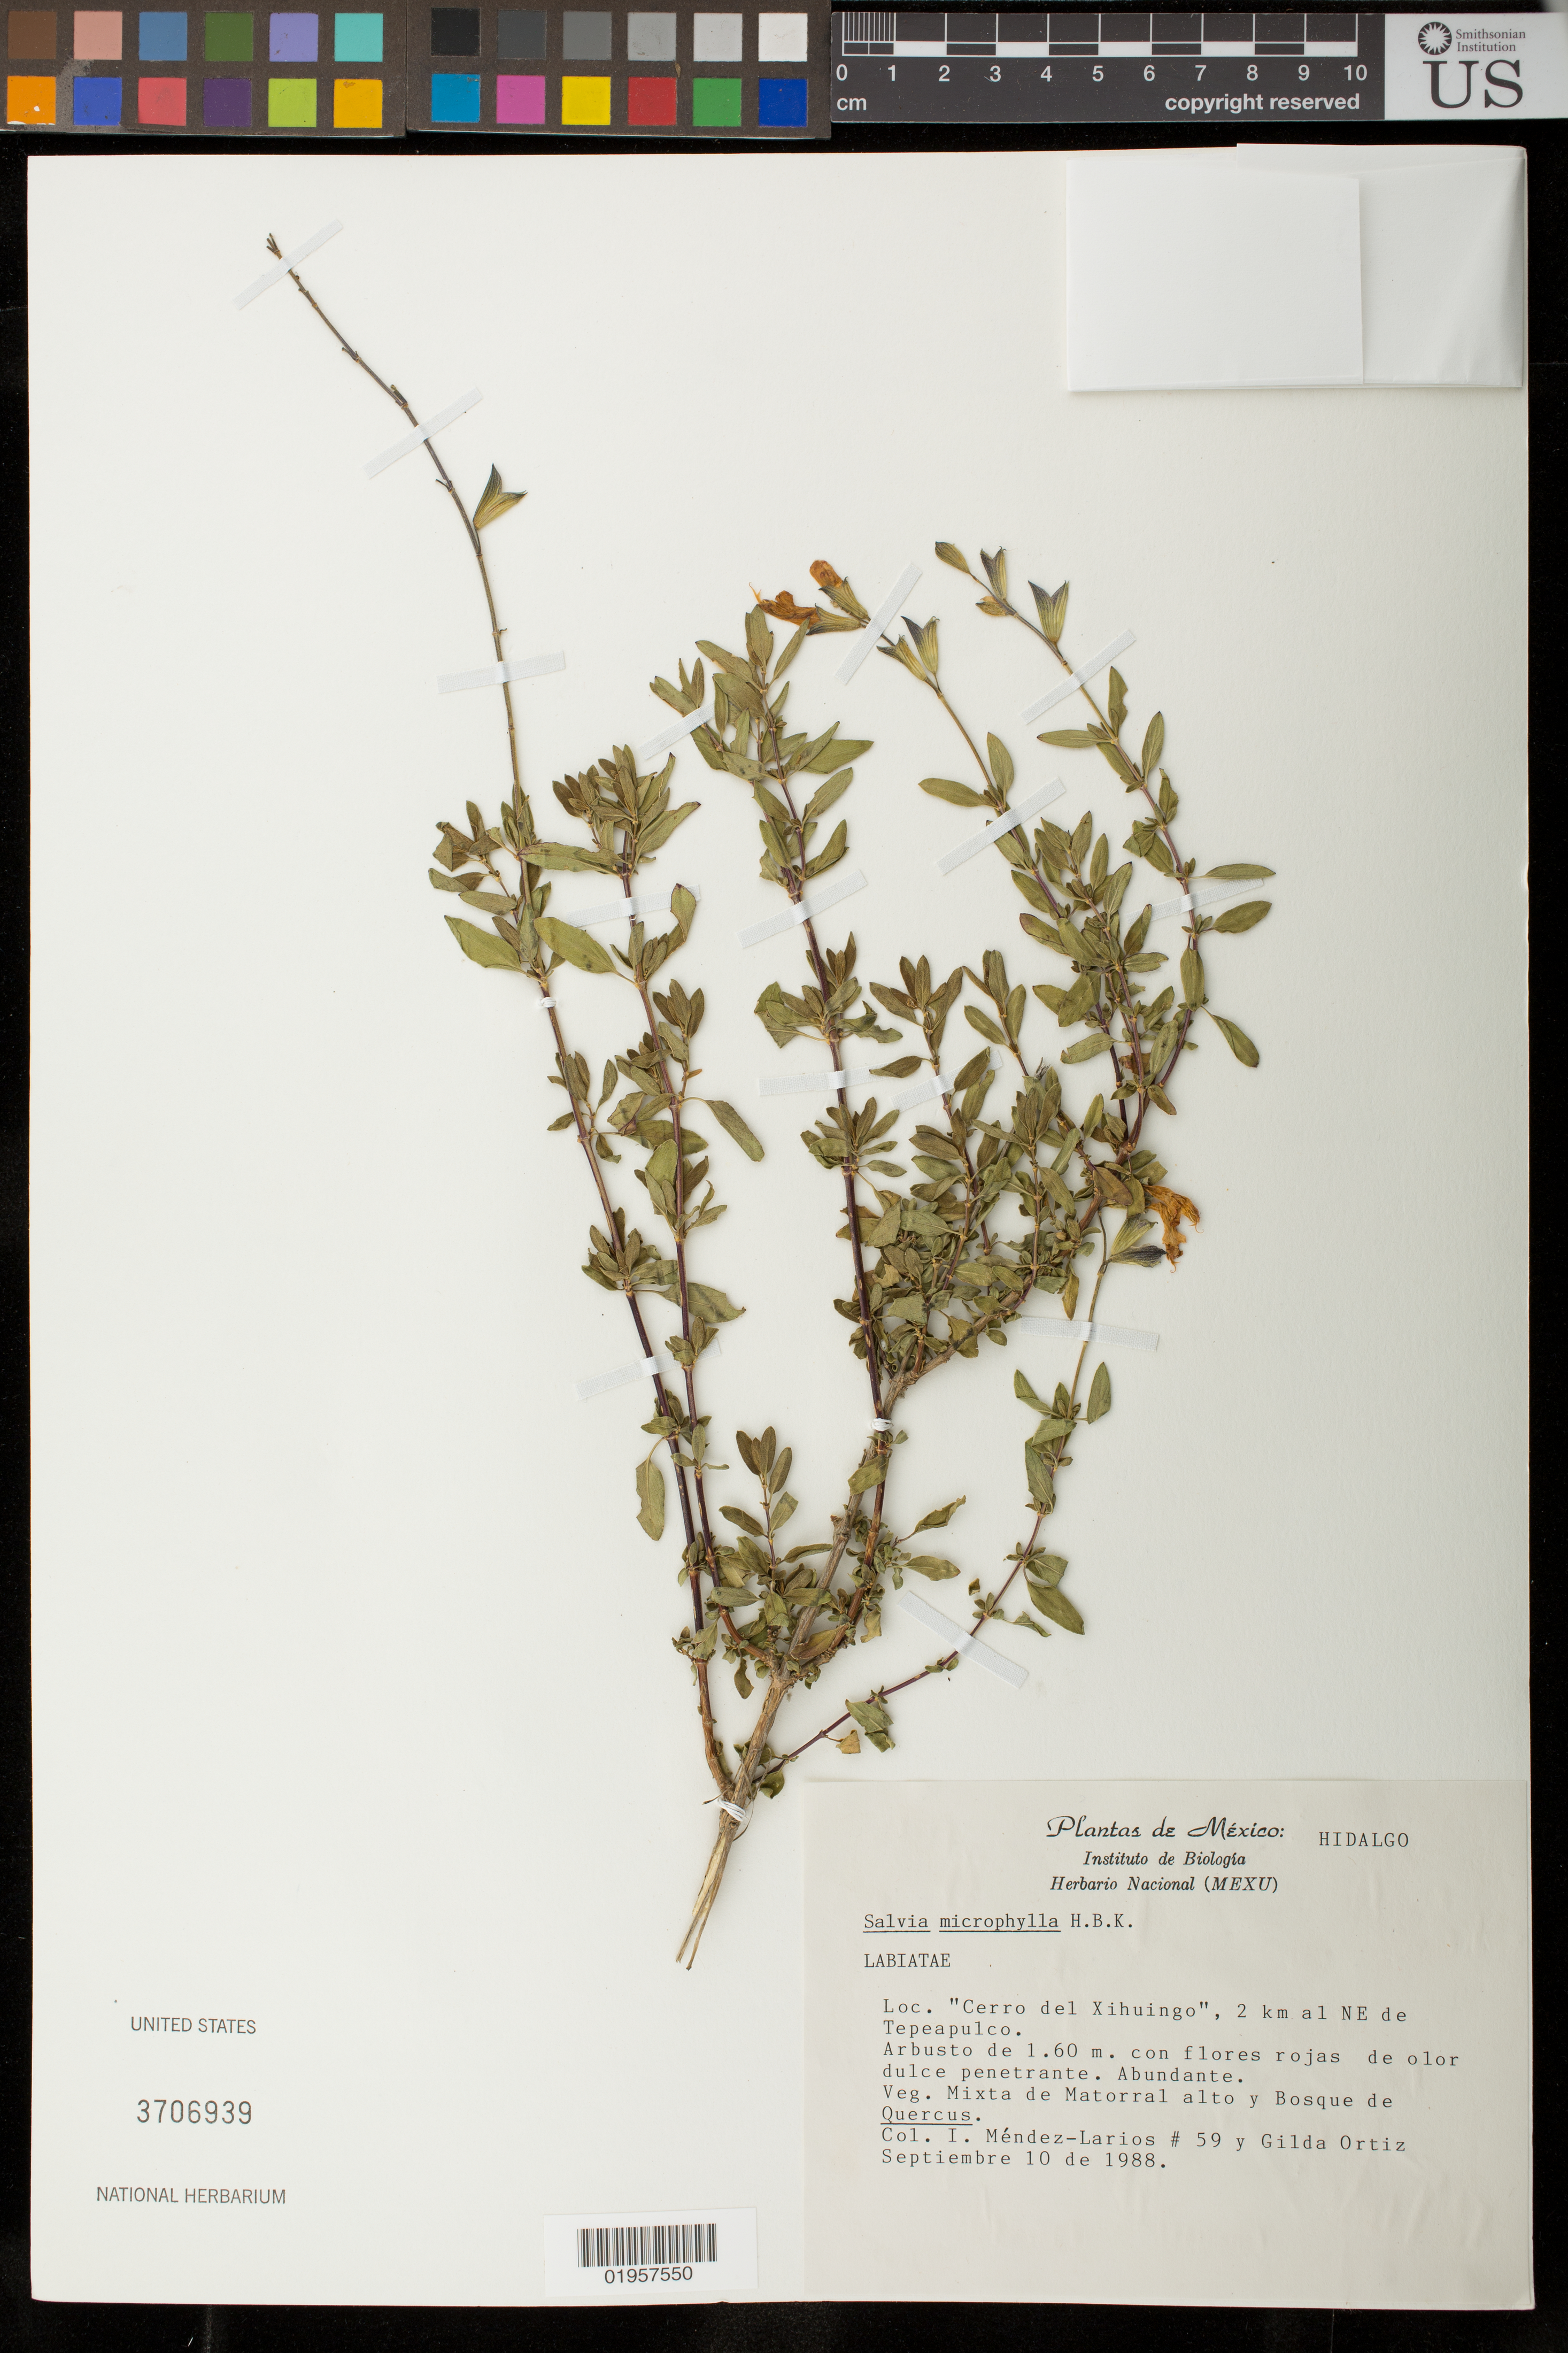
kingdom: Plantae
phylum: Tracheophyta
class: Magnoliopsida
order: Lamiales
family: Lamiaceae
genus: Salvia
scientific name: Salvia microphylla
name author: Kunth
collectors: I. Méndez Larios & G. Ortíz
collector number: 59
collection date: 1988-09-10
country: Mexico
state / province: Hidalgo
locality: Cerro del Xihuingo, 2 km al NE de Tepeapulco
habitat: Mixta de matorral alto y bosque de Quercus; abundante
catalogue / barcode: US 3706939